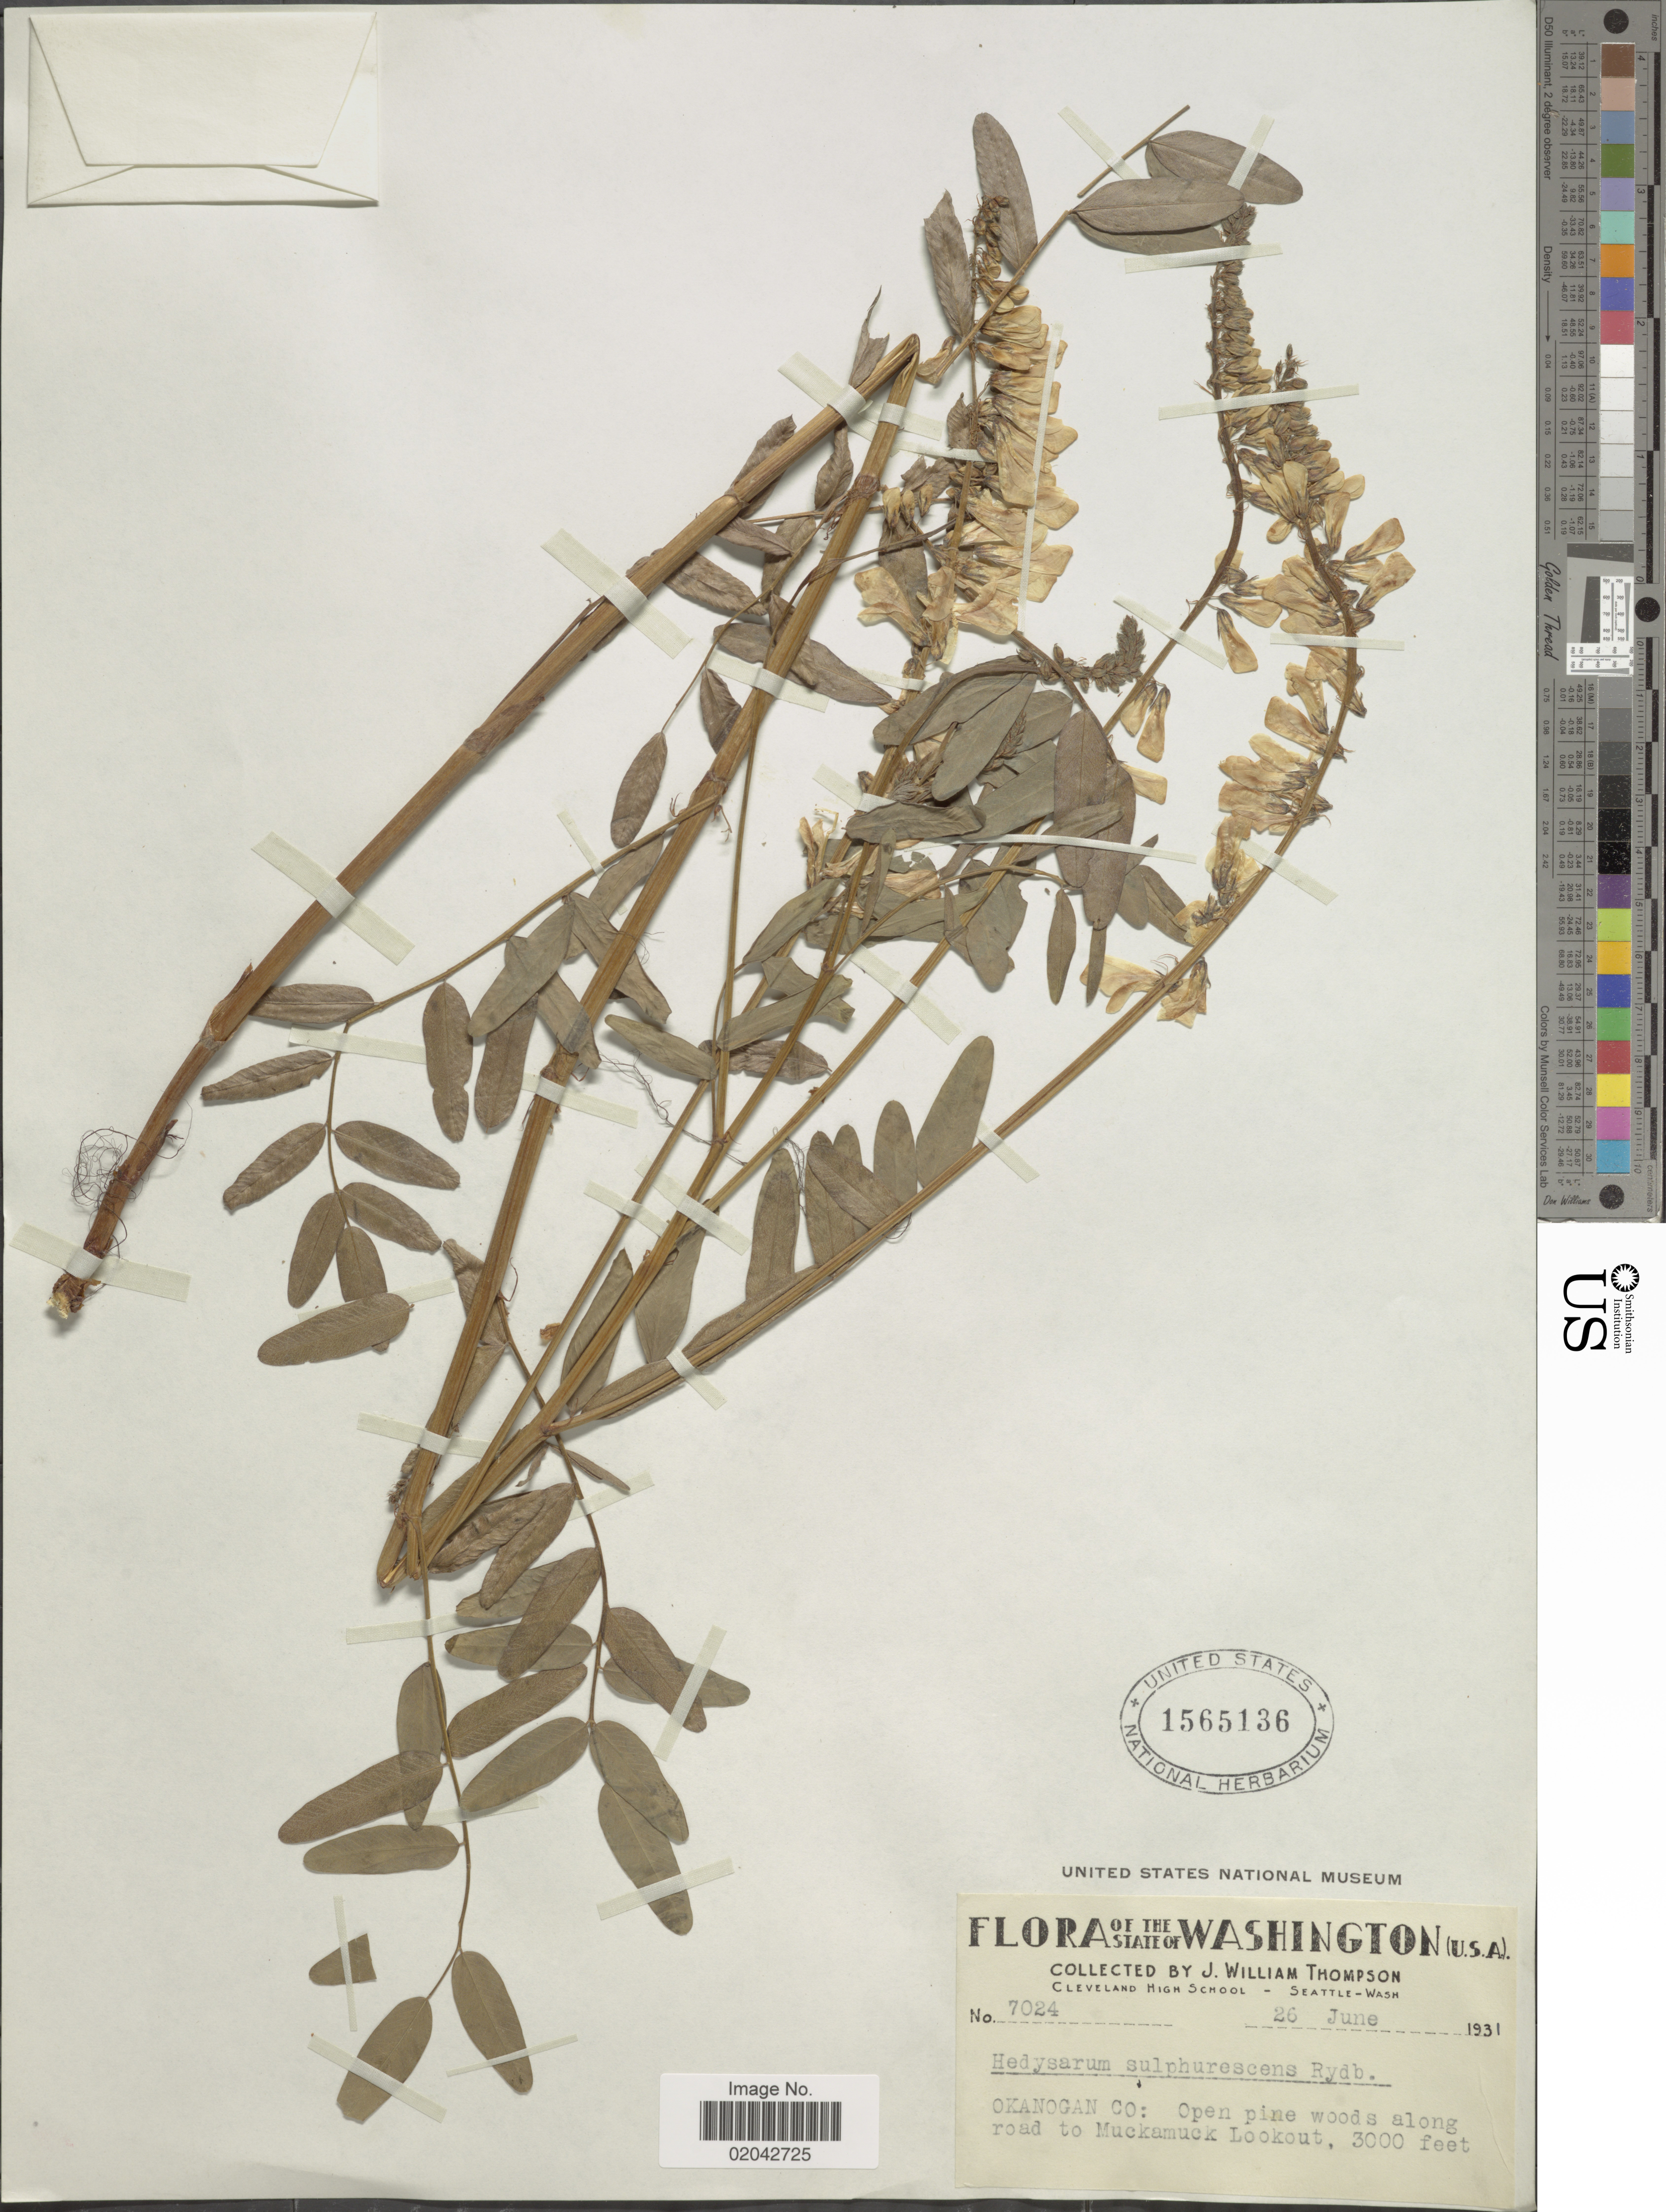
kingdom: Plantae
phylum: Tracheophyta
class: Magnoliopsida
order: Fabales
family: Fabaceae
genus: Hedysarum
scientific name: Hedysarum sulphurescens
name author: Rydb.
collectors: J. W. Thompson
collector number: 7024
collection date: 1931-06-26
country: United States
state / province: Washington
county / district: Okanogan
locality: Okanogan Co: road to Muckamuck Lookout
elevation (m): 914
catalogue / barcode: US 1565136